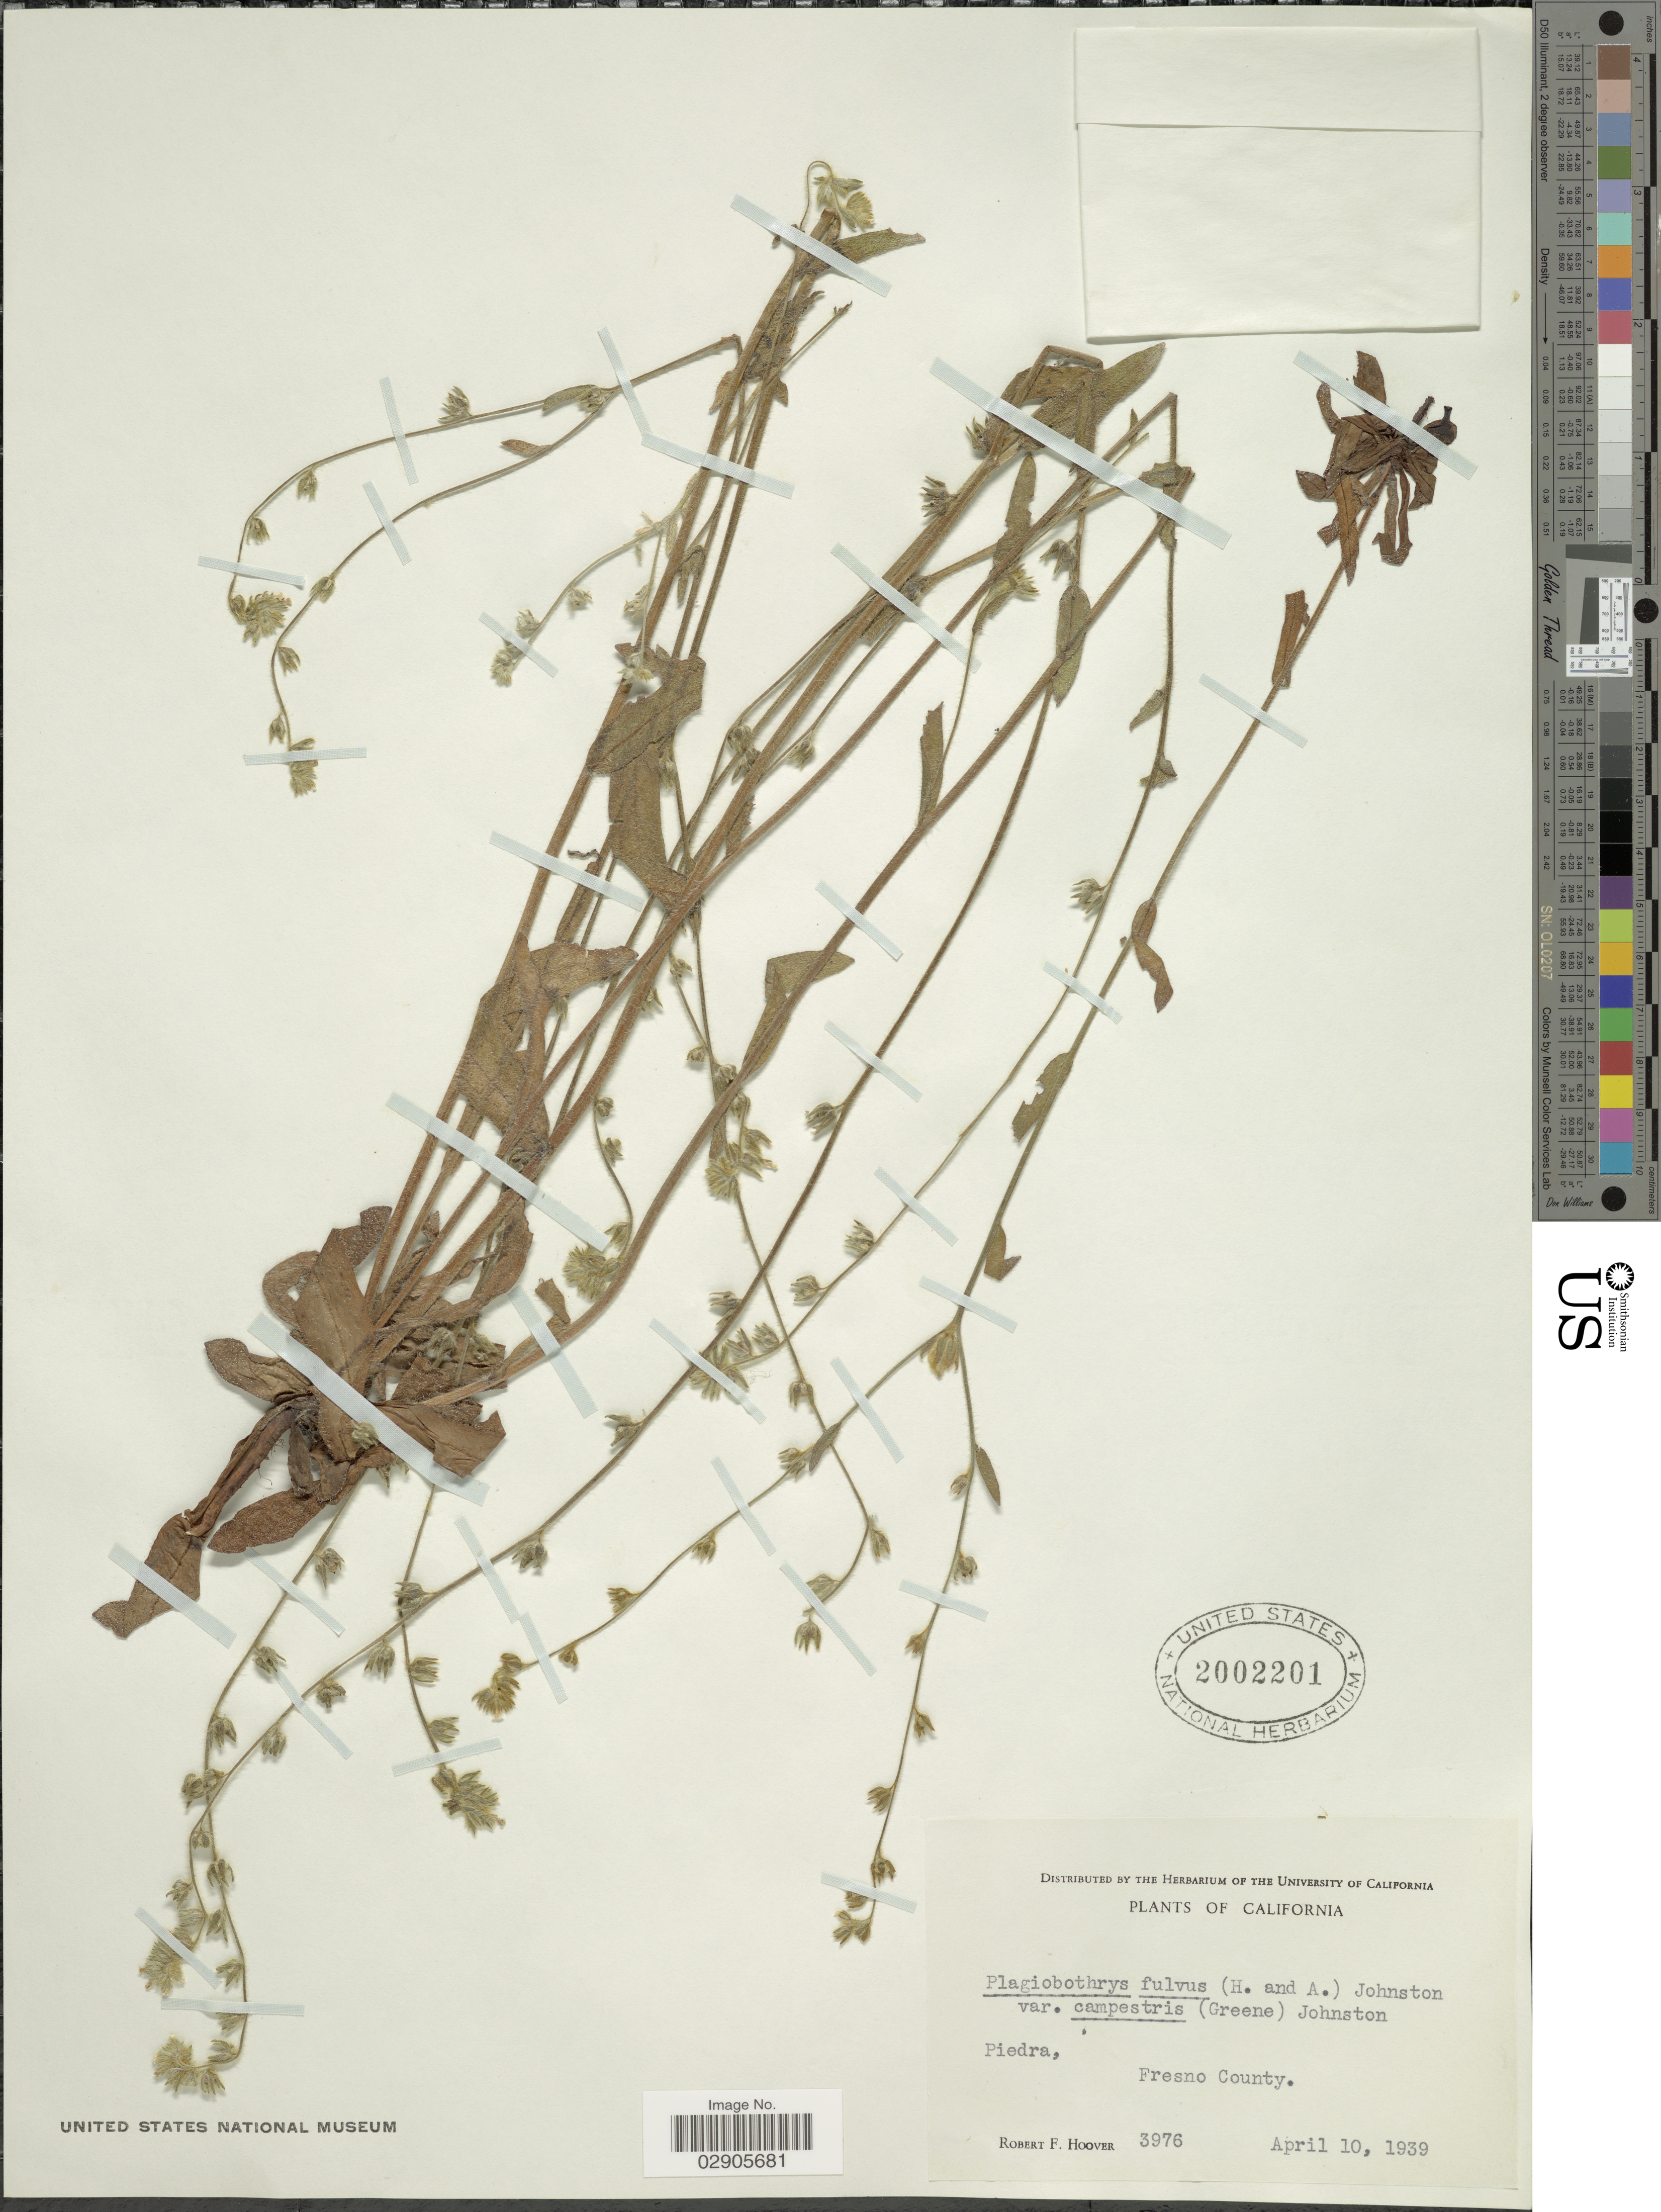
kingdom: Plantae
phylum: Tracheophyta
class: Magnoliopsida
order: Boraginales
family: Boraginaceae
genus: Plagiobothrys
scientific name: Plagiobothrys fulvus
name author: (Hook. & Arn.) I.M. Johnst.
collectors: R. F. Hoover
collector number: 3976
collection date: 1939-04-10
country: United States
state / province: California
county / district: Fresno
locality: Piedra, Fresno County.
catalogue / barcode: US 2002201